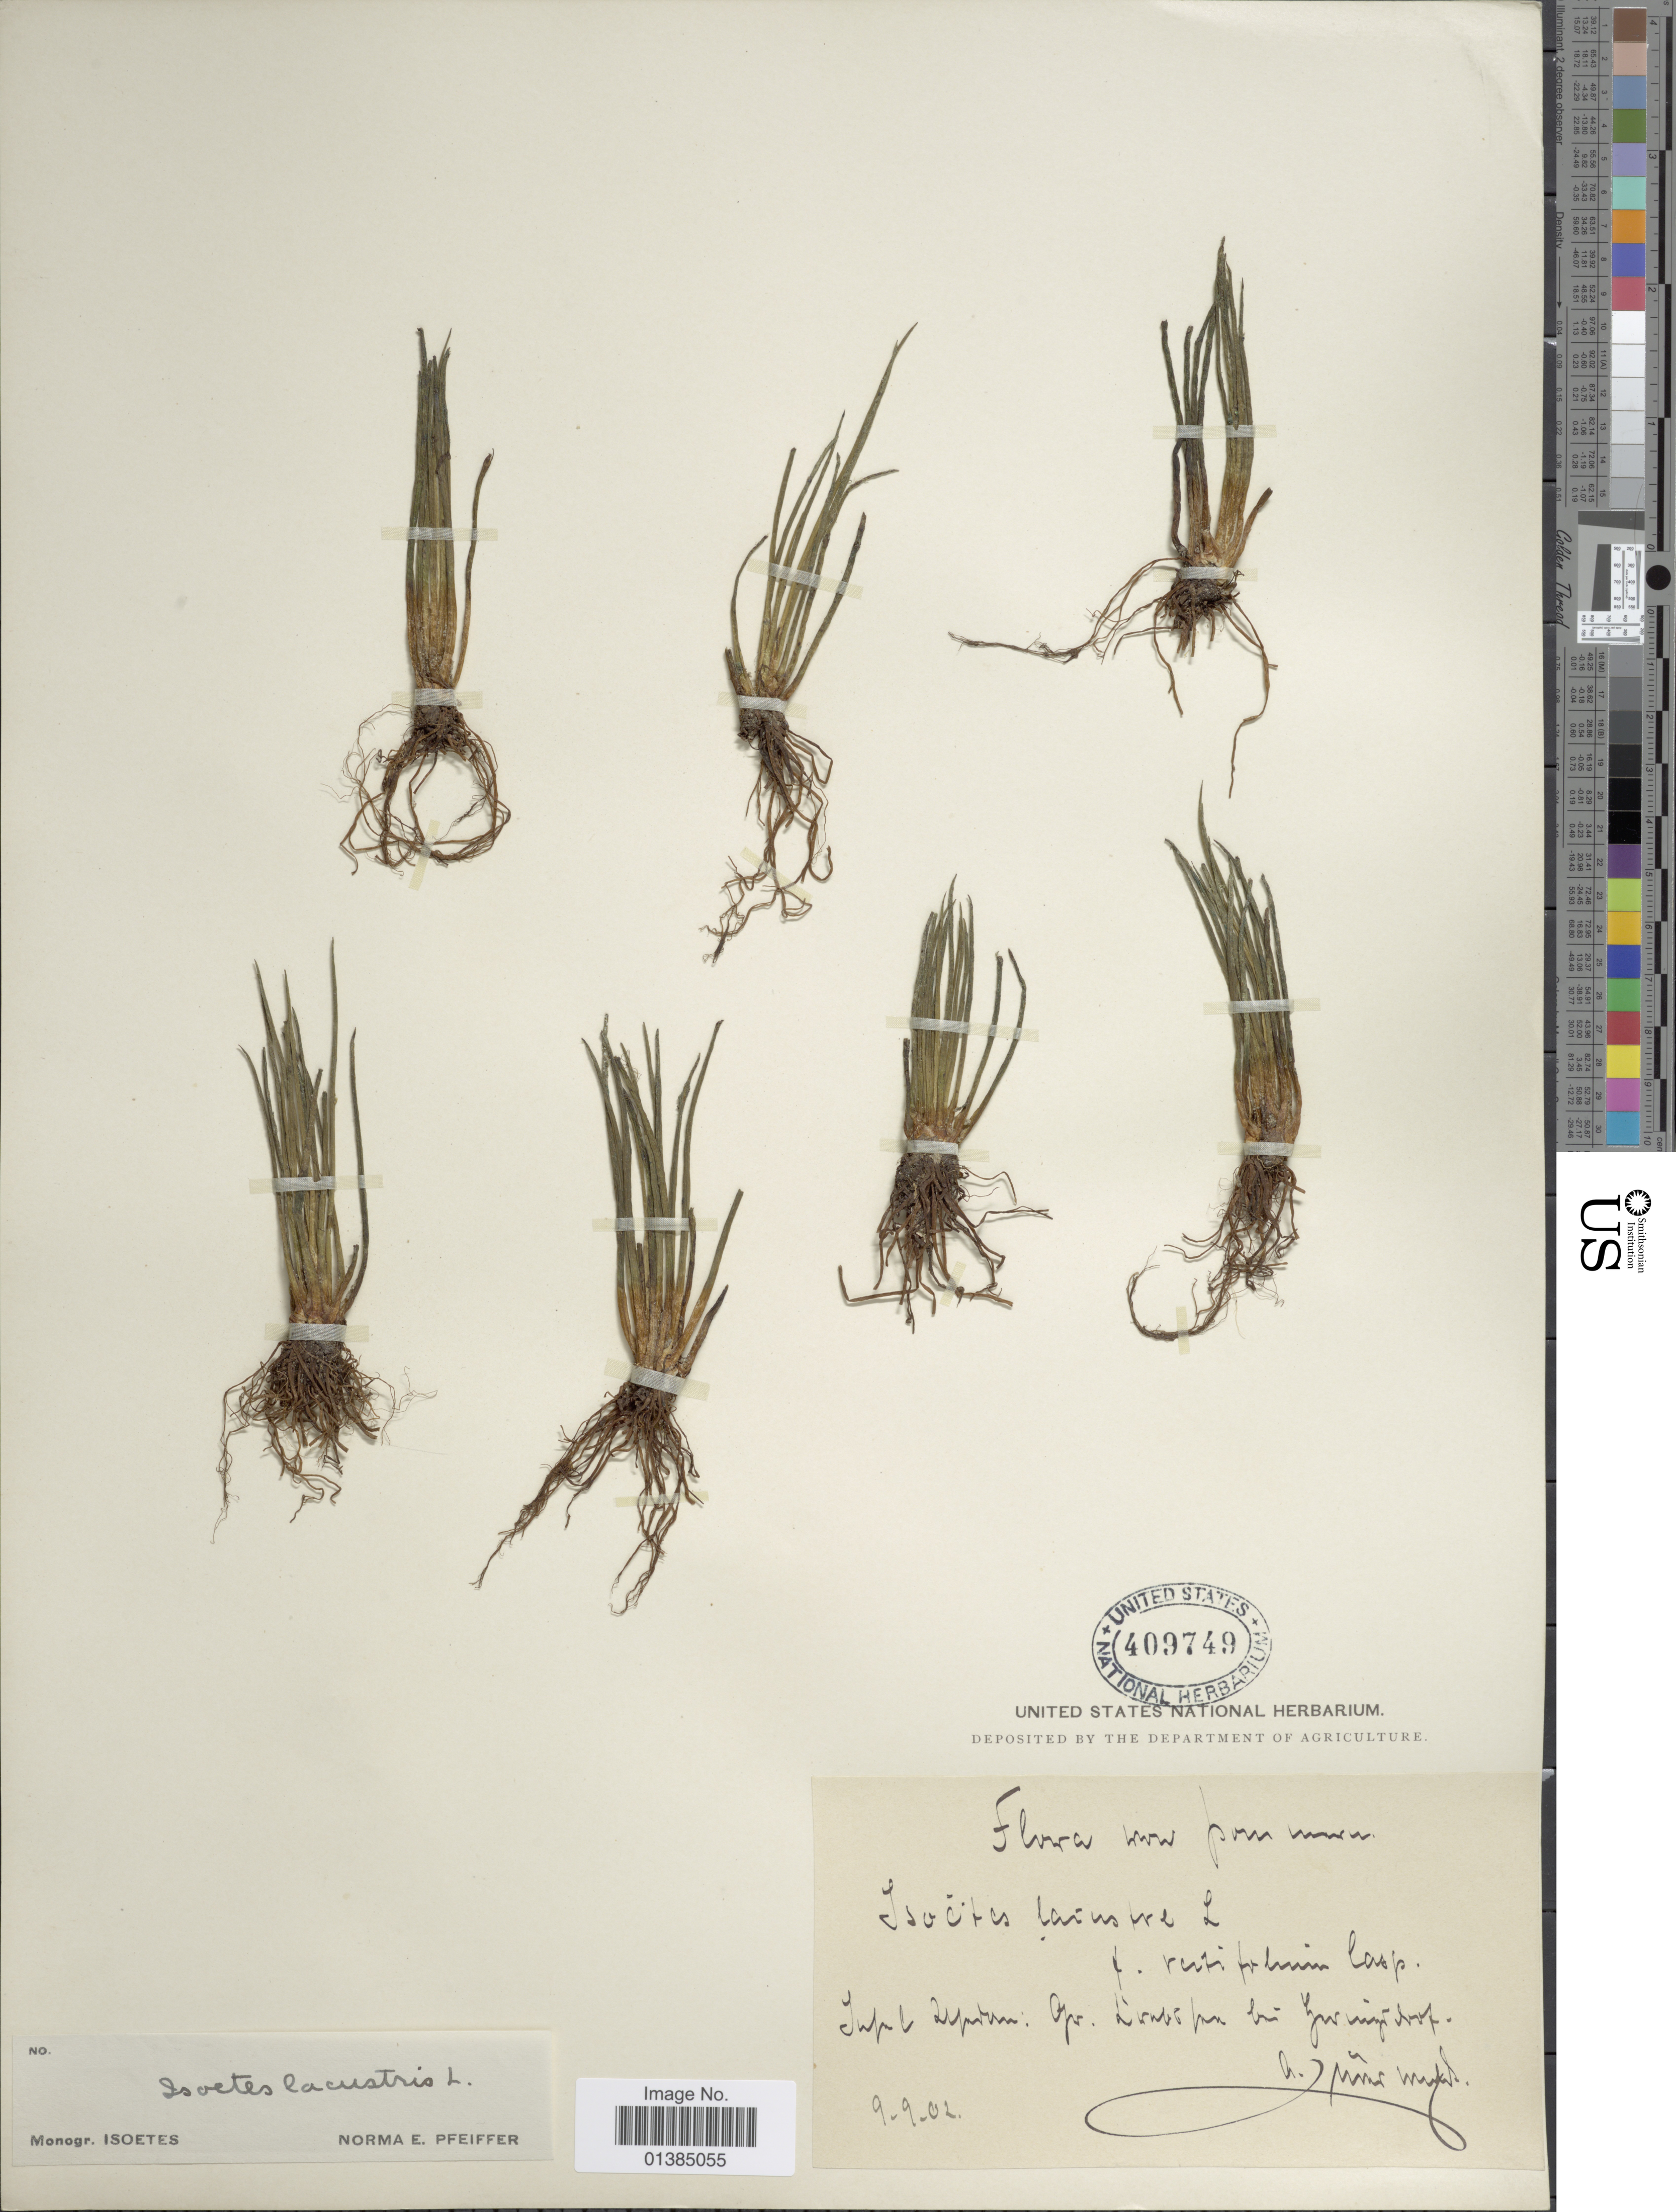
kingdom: Plantae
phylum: Tracheophyta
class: Lycopodiopsida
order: Isoetales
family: Isoetaceae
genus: Isoetes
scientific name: Isoetes lacustris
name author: L.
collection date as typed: Transcribed d/m/y: 9/9/2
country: Germany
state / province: Mecklenburg-Vorpommern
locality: Pommern, [illegible text] bei Heringsdorf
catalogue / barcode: US 409749